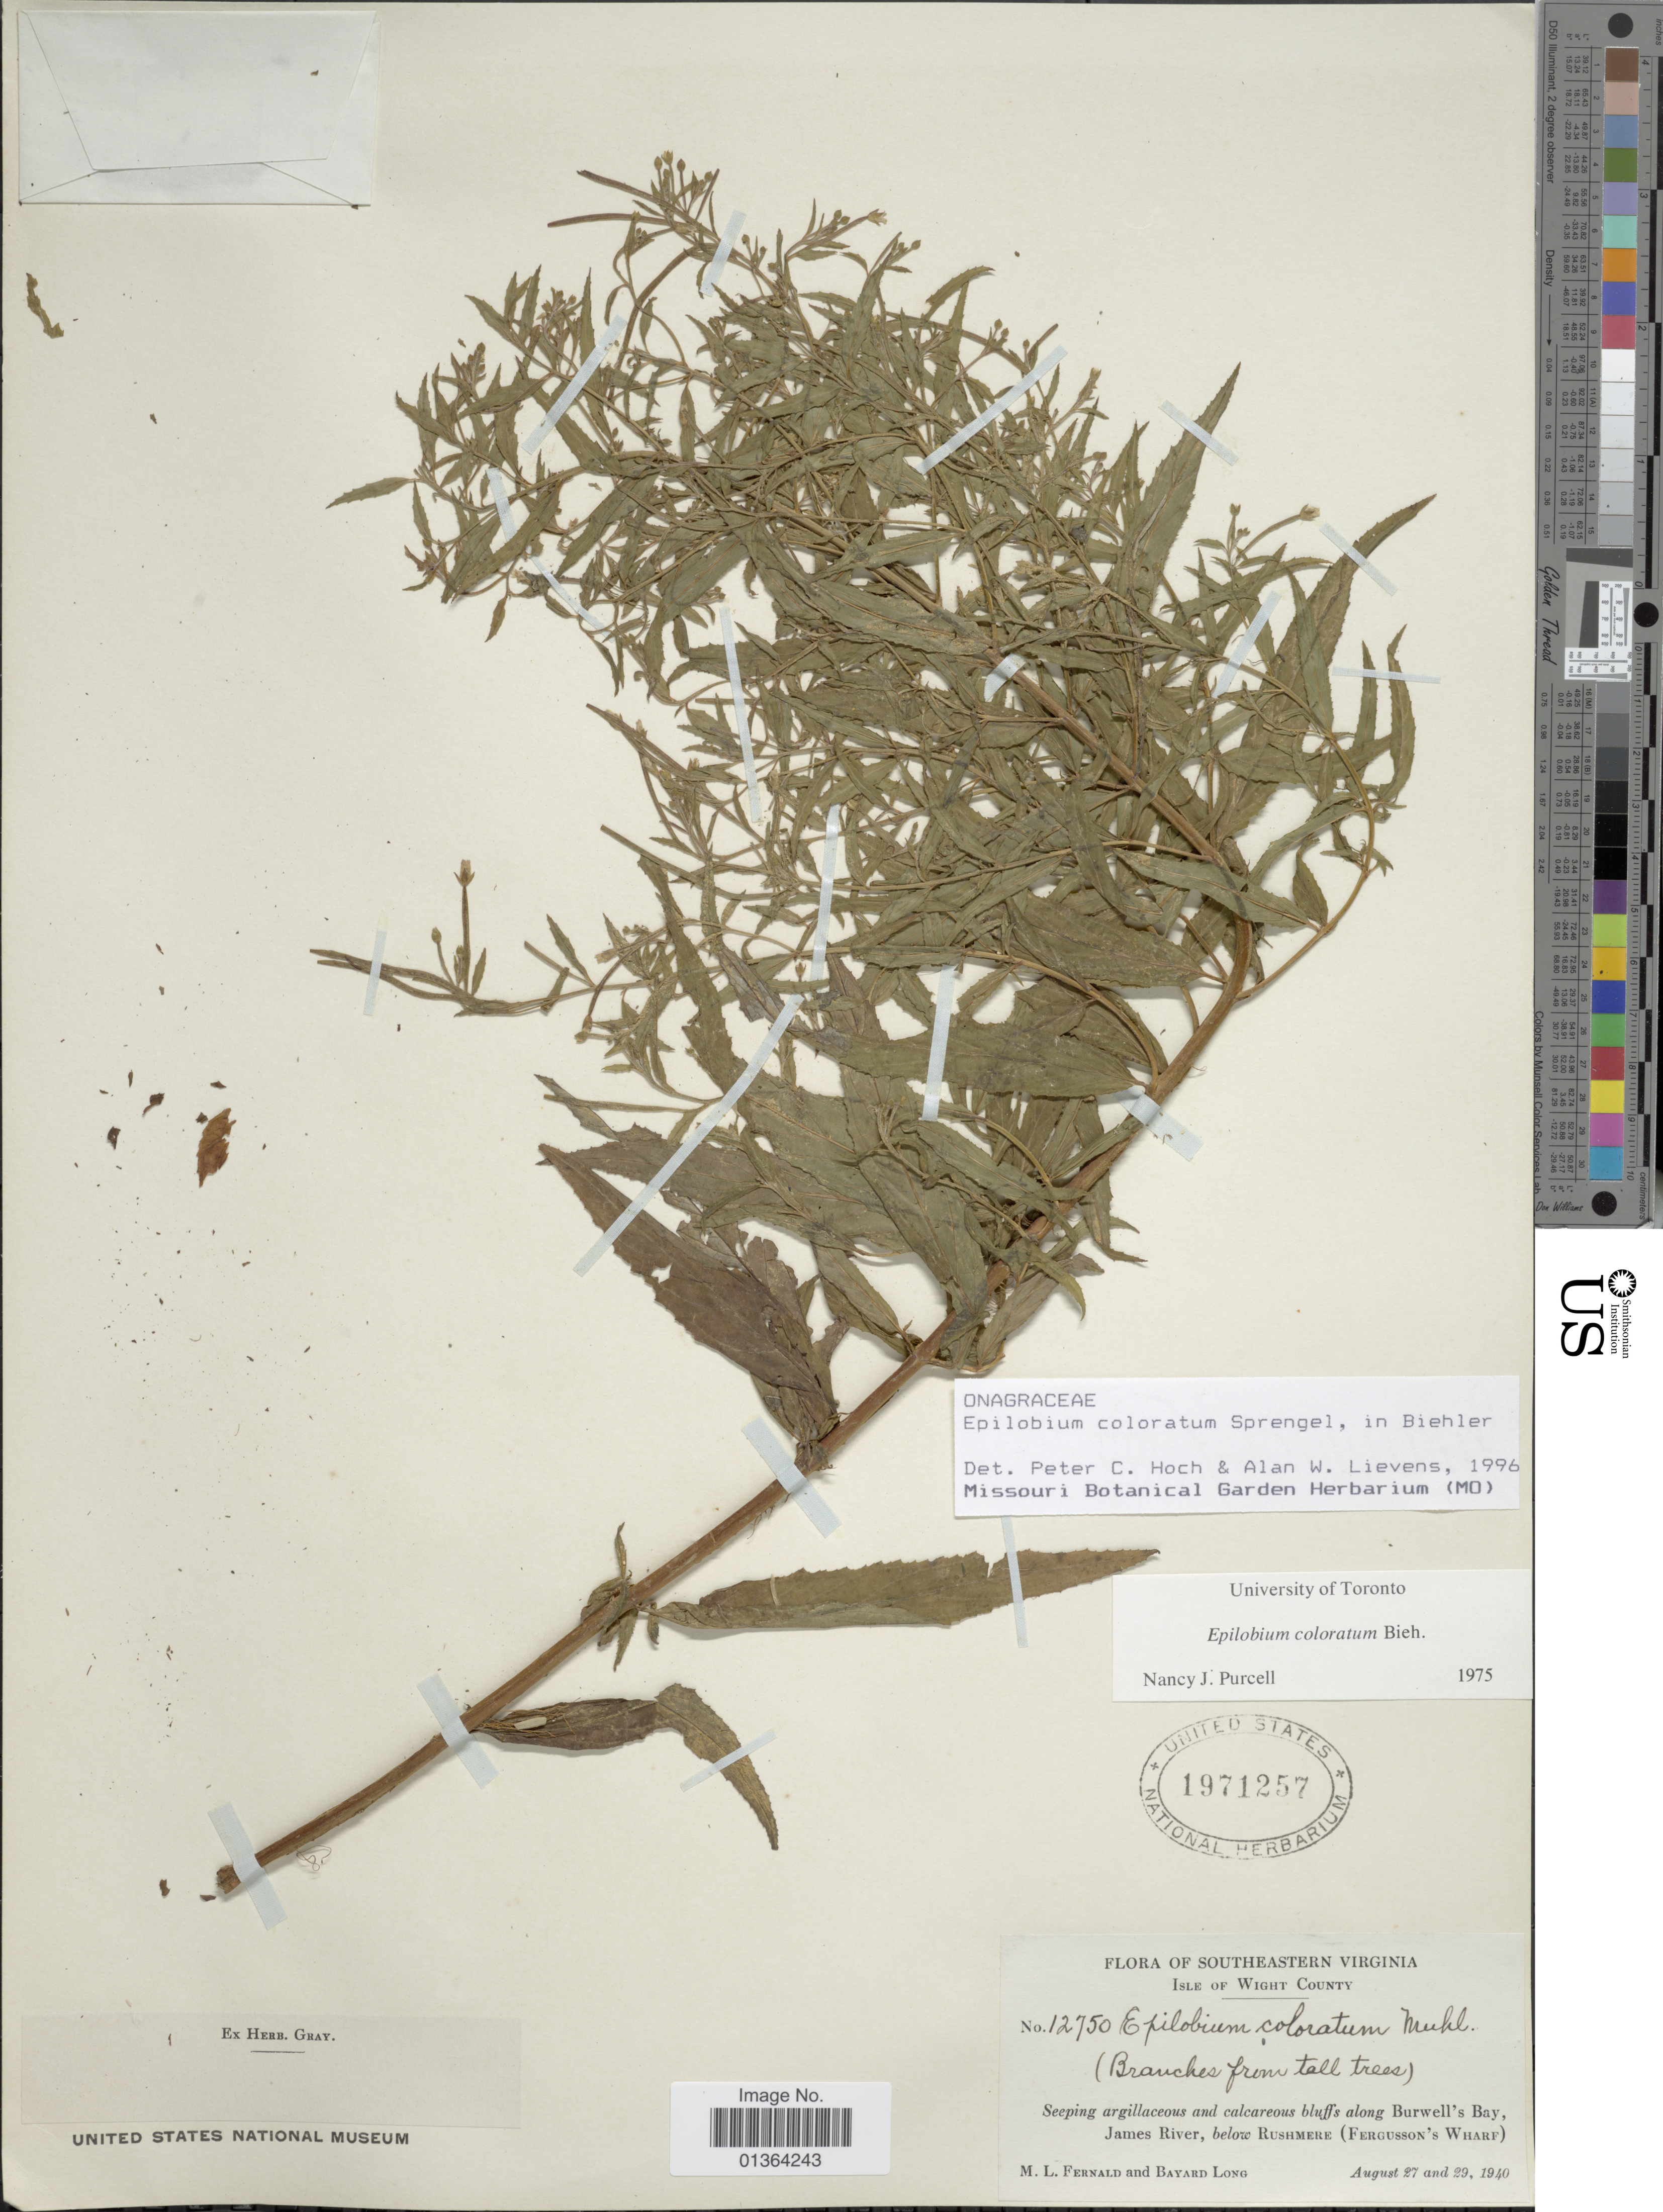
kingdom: Plantae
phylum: Tracheophyta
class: Magnoliopsida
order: Myrtales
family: Onagraceae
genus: Epilobium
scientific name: Epilobium coloratum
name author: Biehler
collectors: M. L. Fernald & B. H. Long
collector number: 12750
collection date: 1940-08-27/1940-08-29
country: United States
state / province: Virginia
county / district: Isle of Wight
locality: Isle of Wight County. Seeping argillaceous and calcareous bluffs along Burwell's Bay, James River, below Rushmere (Fergusson's Wharf).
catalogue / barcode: US 1971257